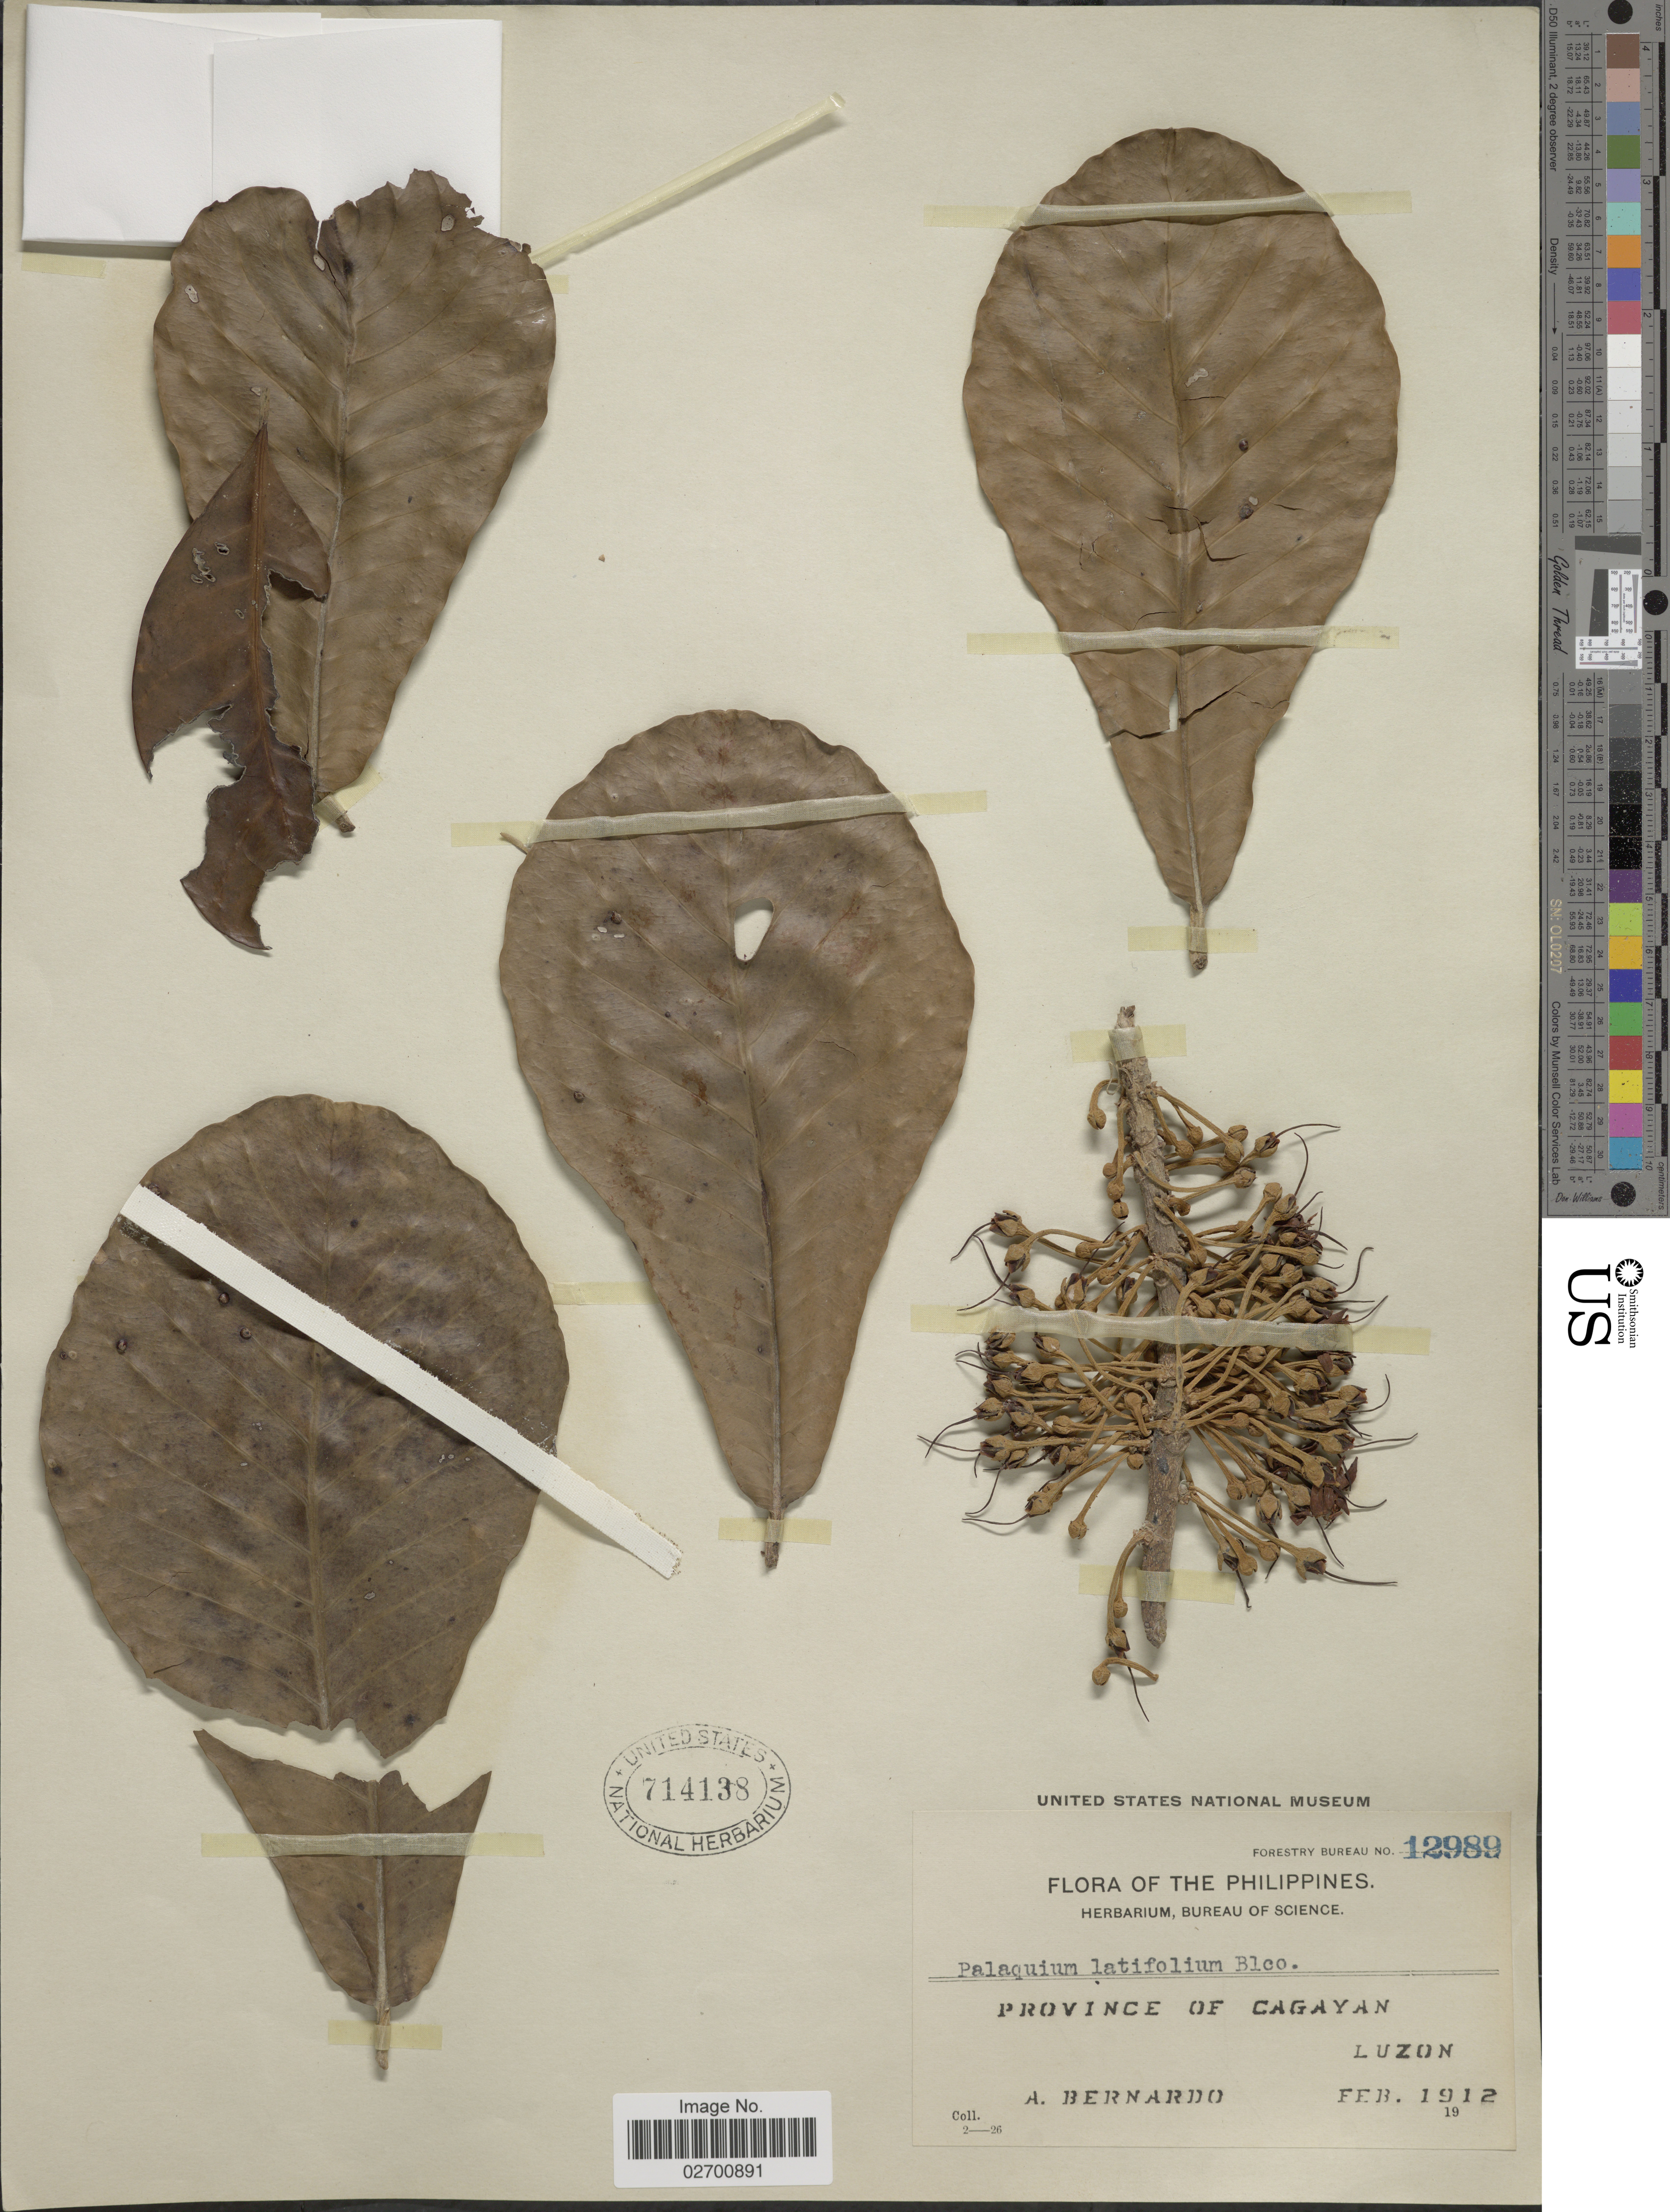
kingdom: Plantae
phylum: Tracheophyta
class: Magnoliopsida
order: Ericales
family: Sapotaceae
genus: Palaquium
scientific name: Palaquium latifolium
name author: Náves ex Fern.-Vill.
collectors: A. Bernardo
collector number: Forestry Bureau 12989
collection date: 1912-02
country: Philippines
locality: Province of Cagayan, Luzon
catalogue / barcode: US 714138